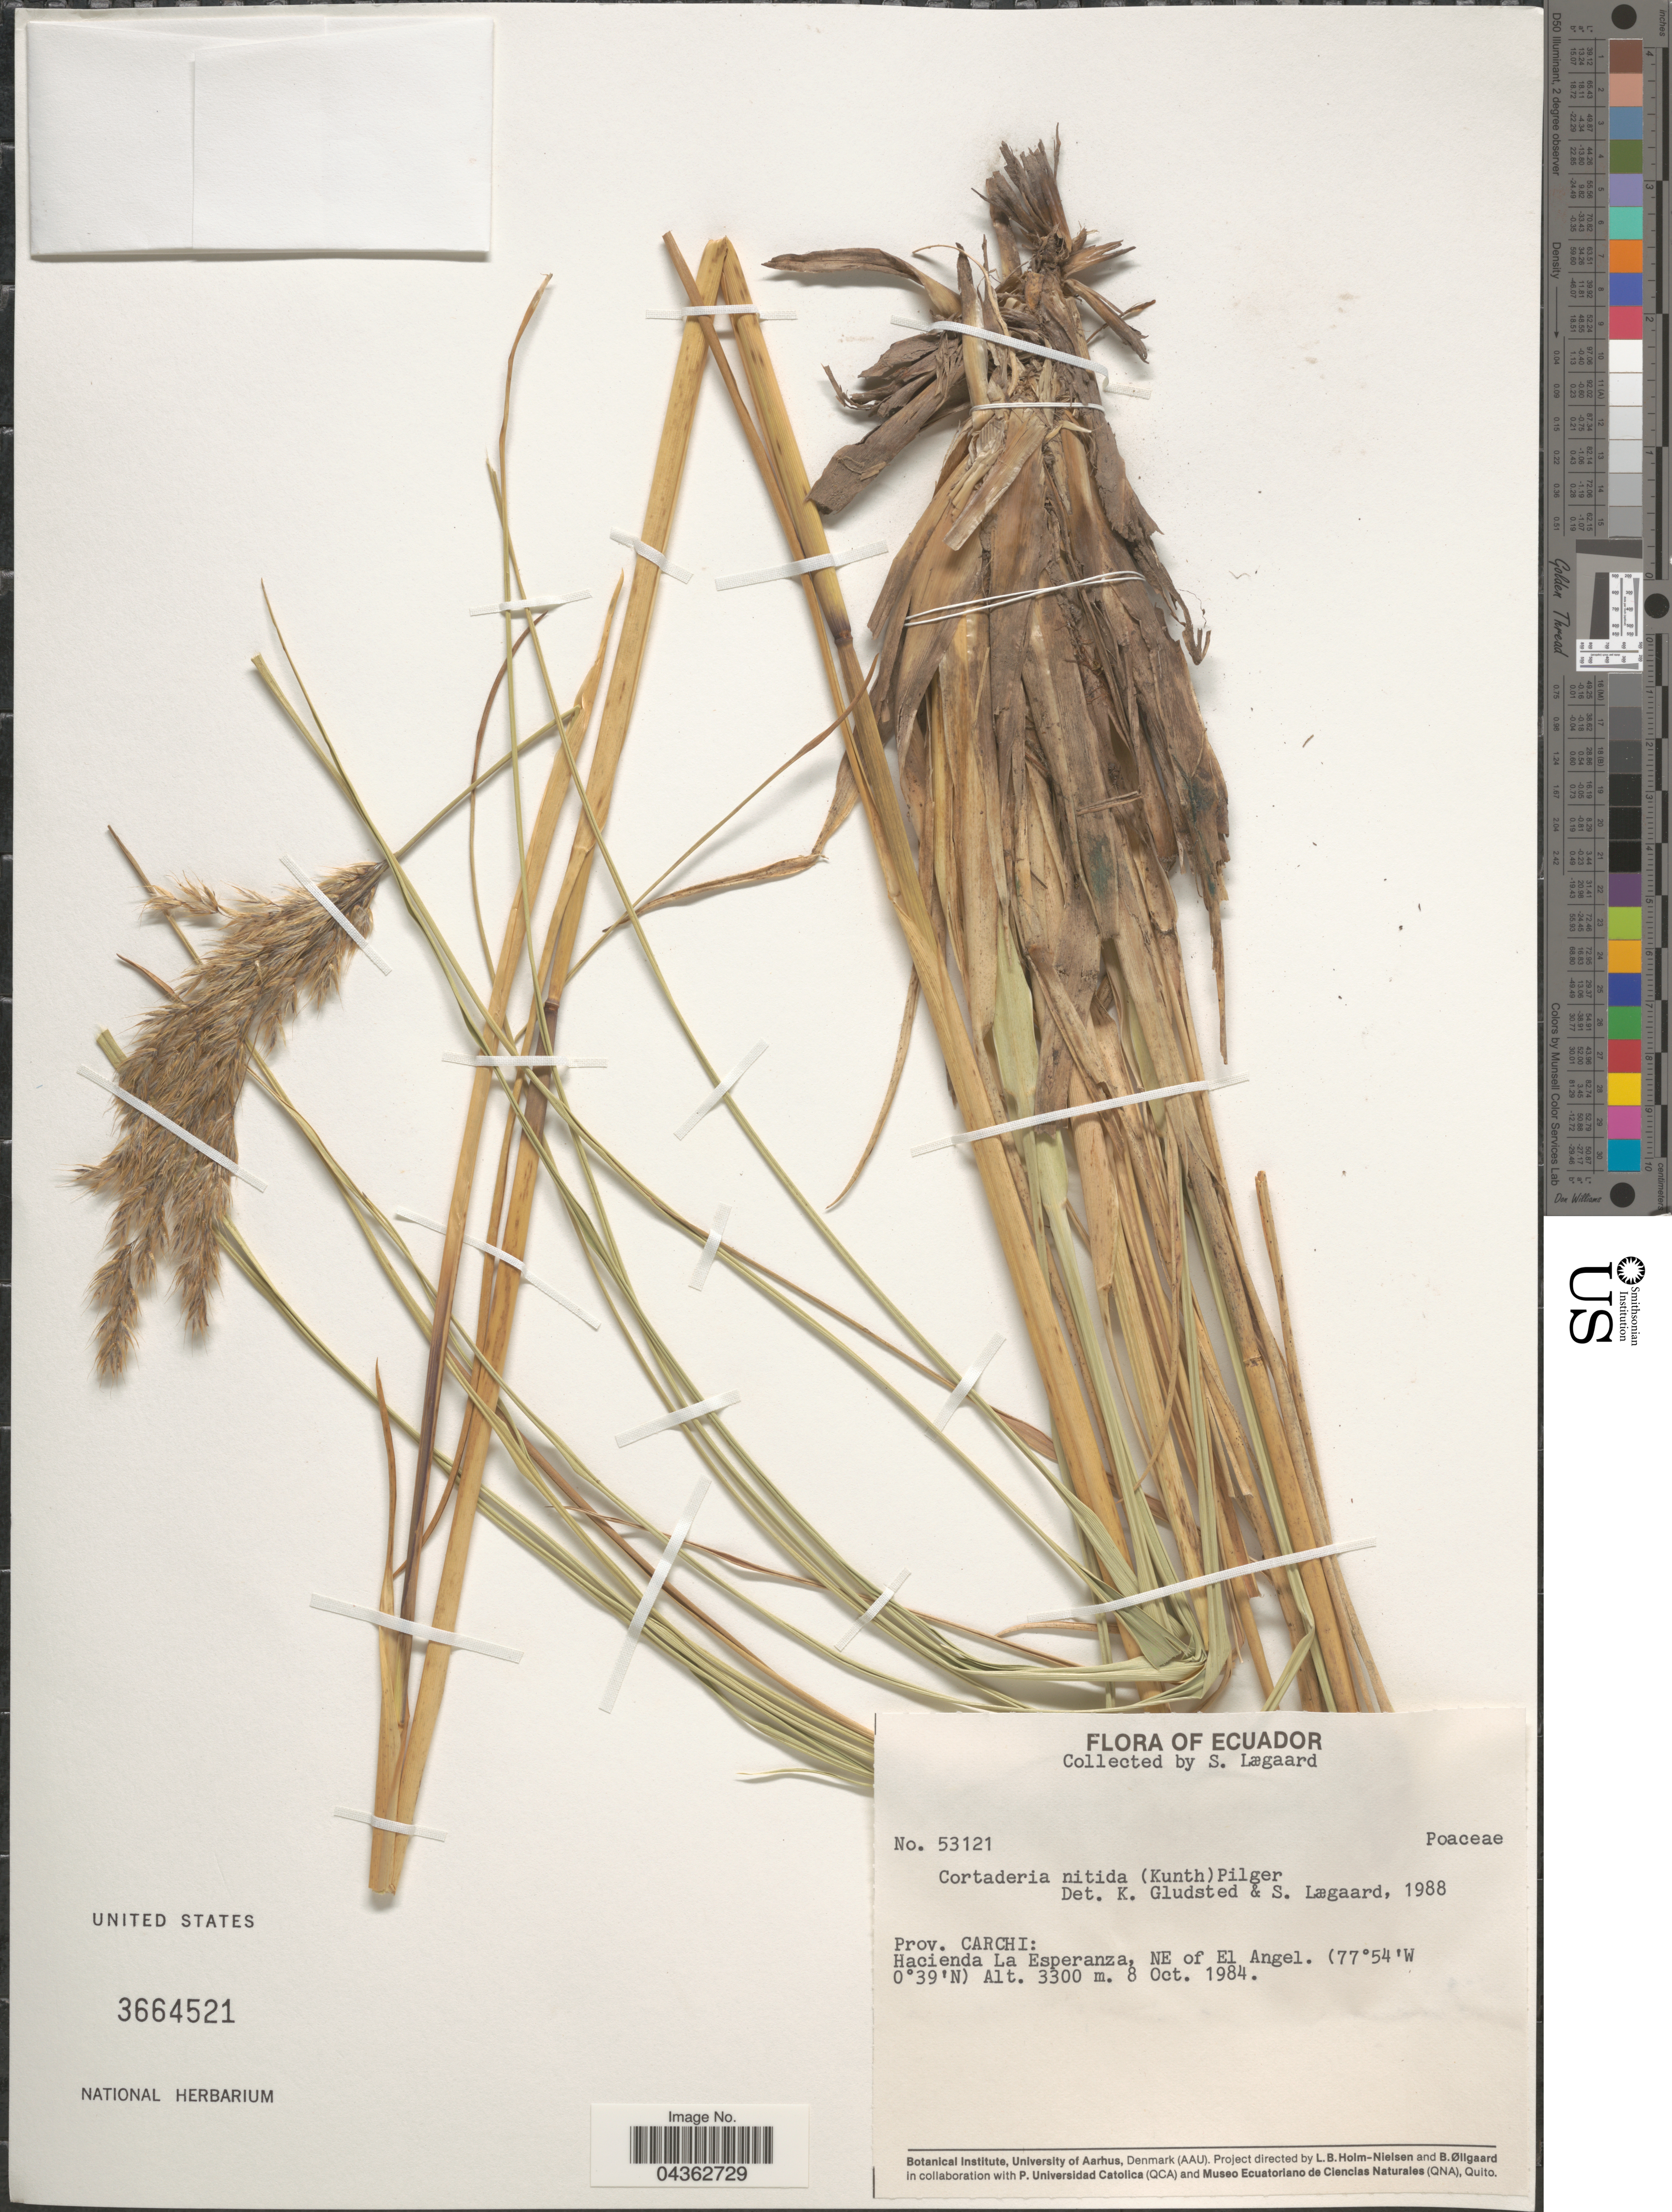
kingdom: Plantae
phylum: Tracheophyta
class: Liliopsida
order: Poales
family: Poaceae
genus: Cortaderia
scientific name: Cortaderia nitida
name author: (Kunth) Pilg.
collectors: S. Lægaard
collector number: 53121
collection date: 1984-10-08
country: Ecuador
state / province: Carchi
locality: Hacienda La Esperanza, NE of El Angel.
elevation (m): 3300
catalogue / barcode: US 3664521